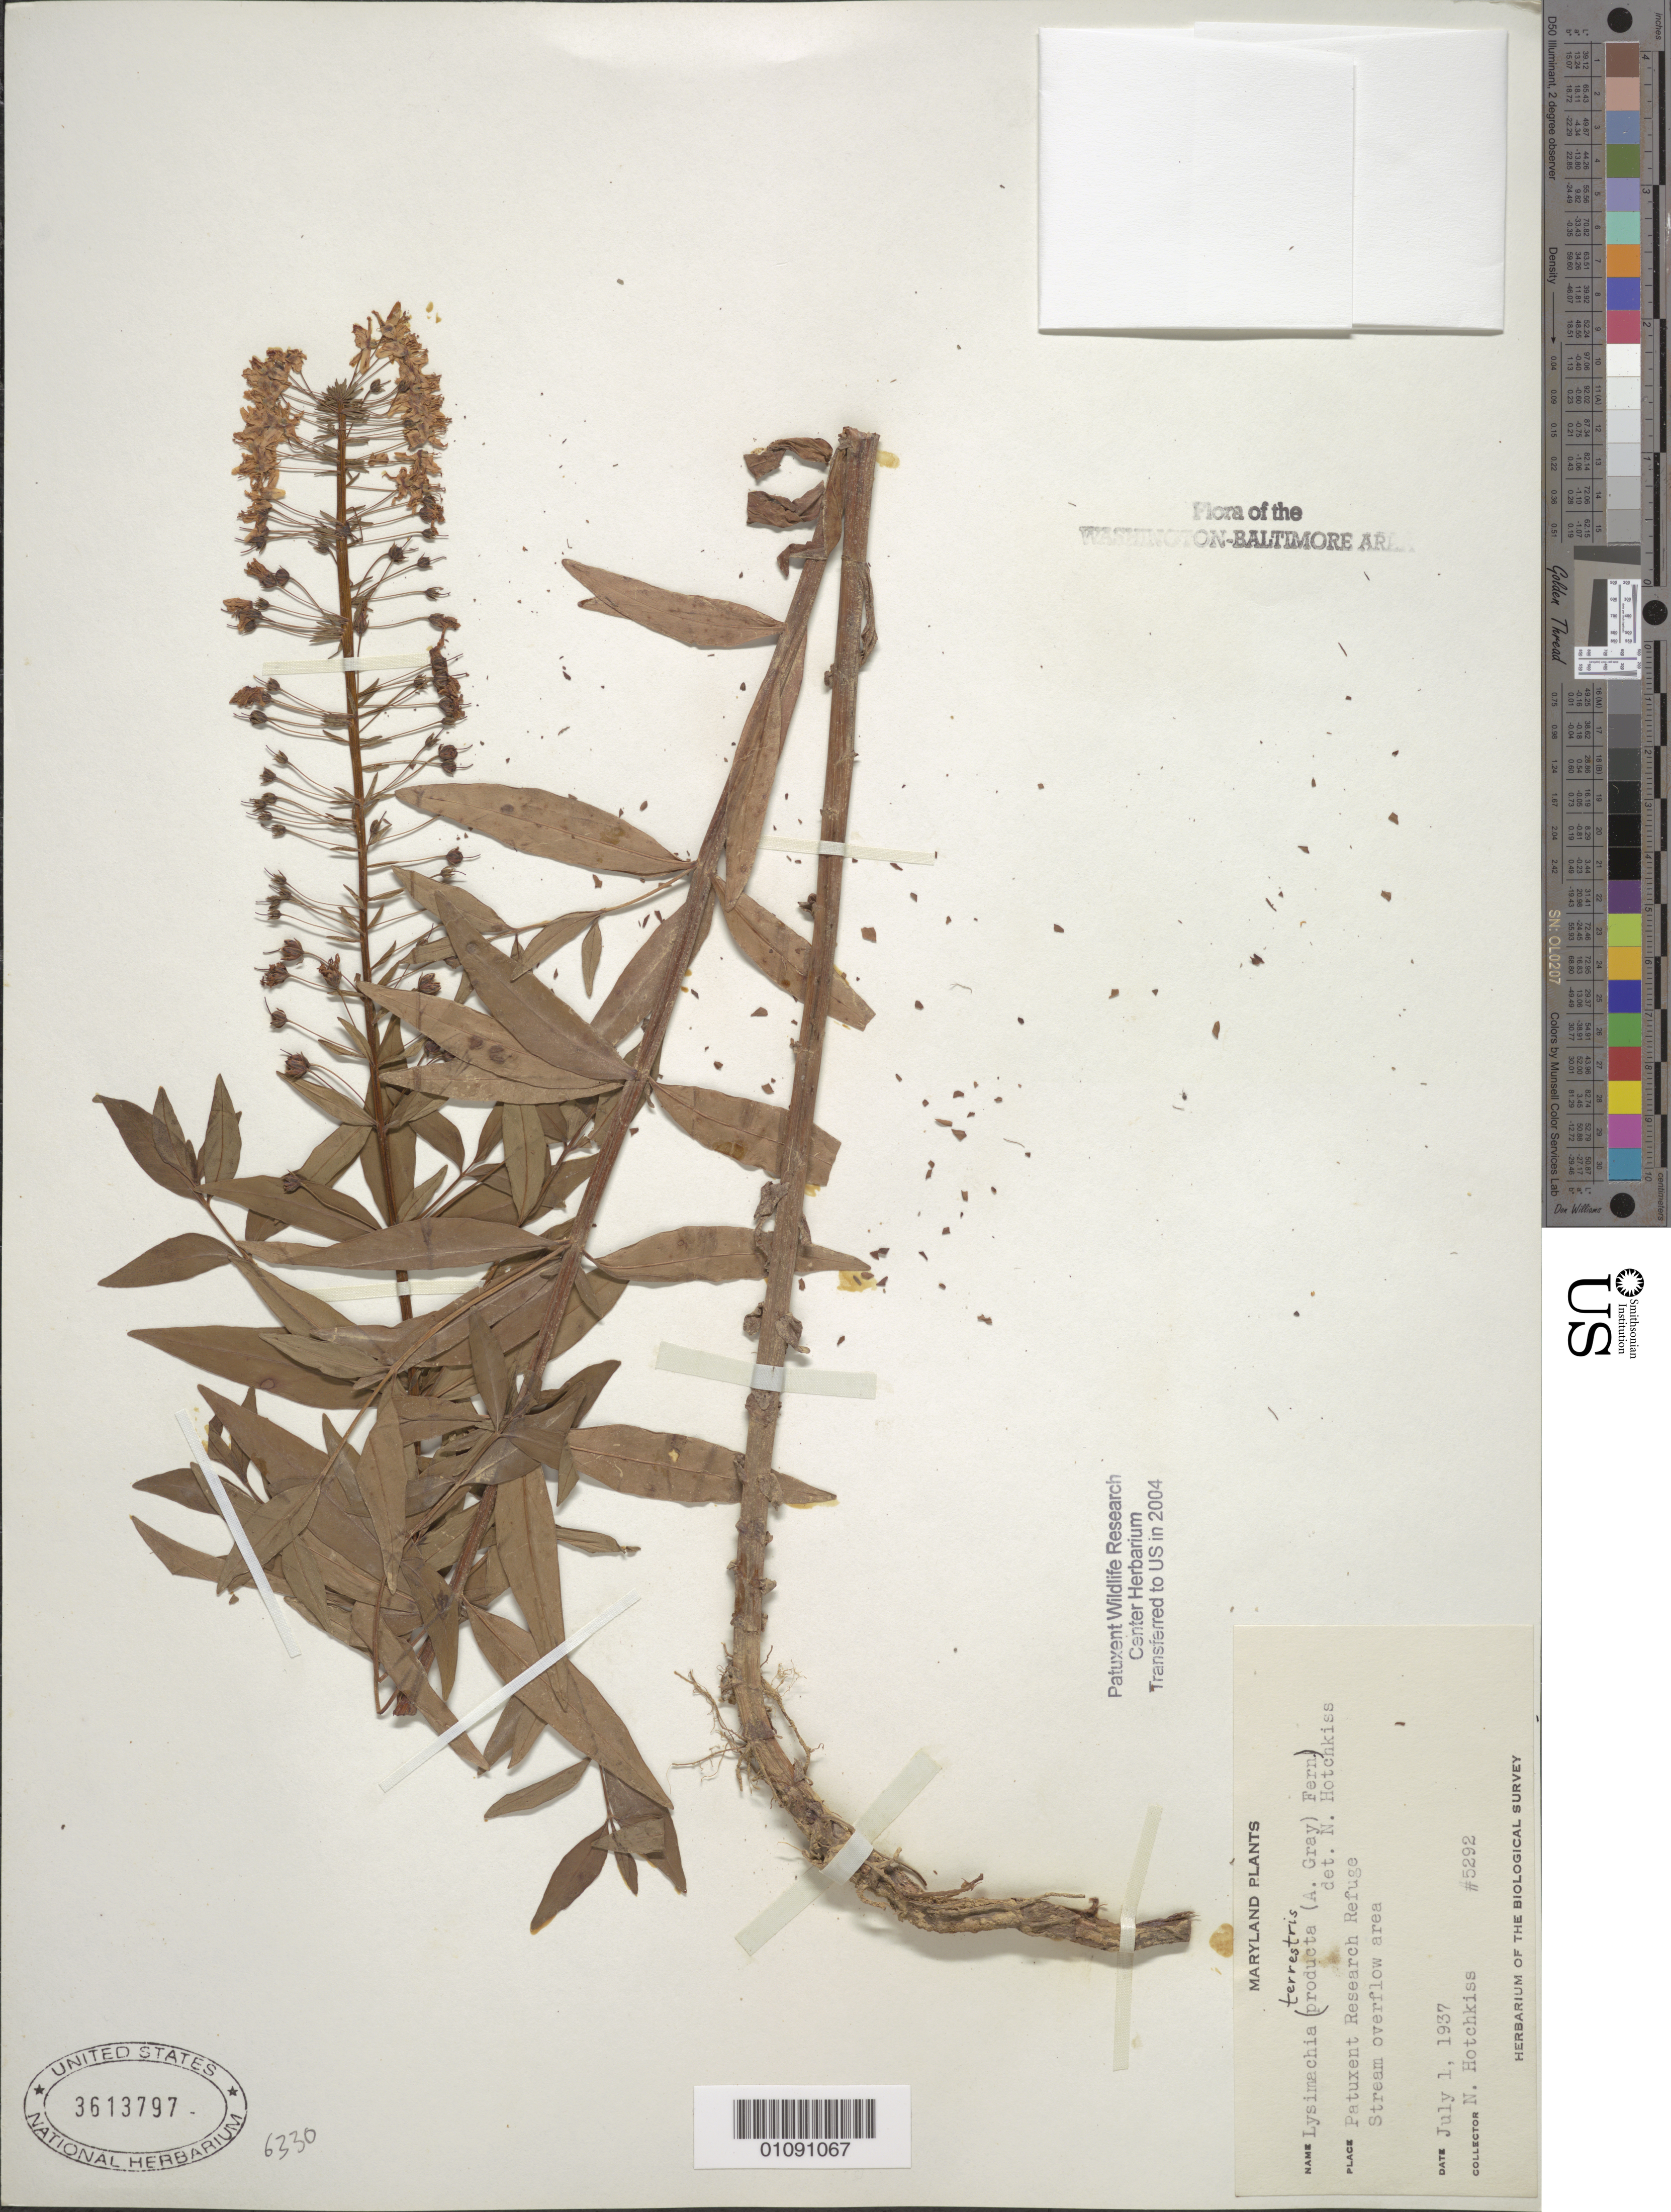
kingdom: Plantae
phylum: Tracheophyta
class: Magnoliopsida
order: Ericales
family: Primulaceae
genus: Lysimachia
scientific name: Lysimachia terrestris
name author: (L.) Britton, Stearns & Poggenb.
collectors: N. Hotchkiss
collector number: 5292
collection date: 1937-07-01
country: United States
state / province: Maryland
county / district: Prince George's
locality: Patuxent Wildlife Refuge.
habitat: Stream overflow area.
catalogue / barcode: US 3613797